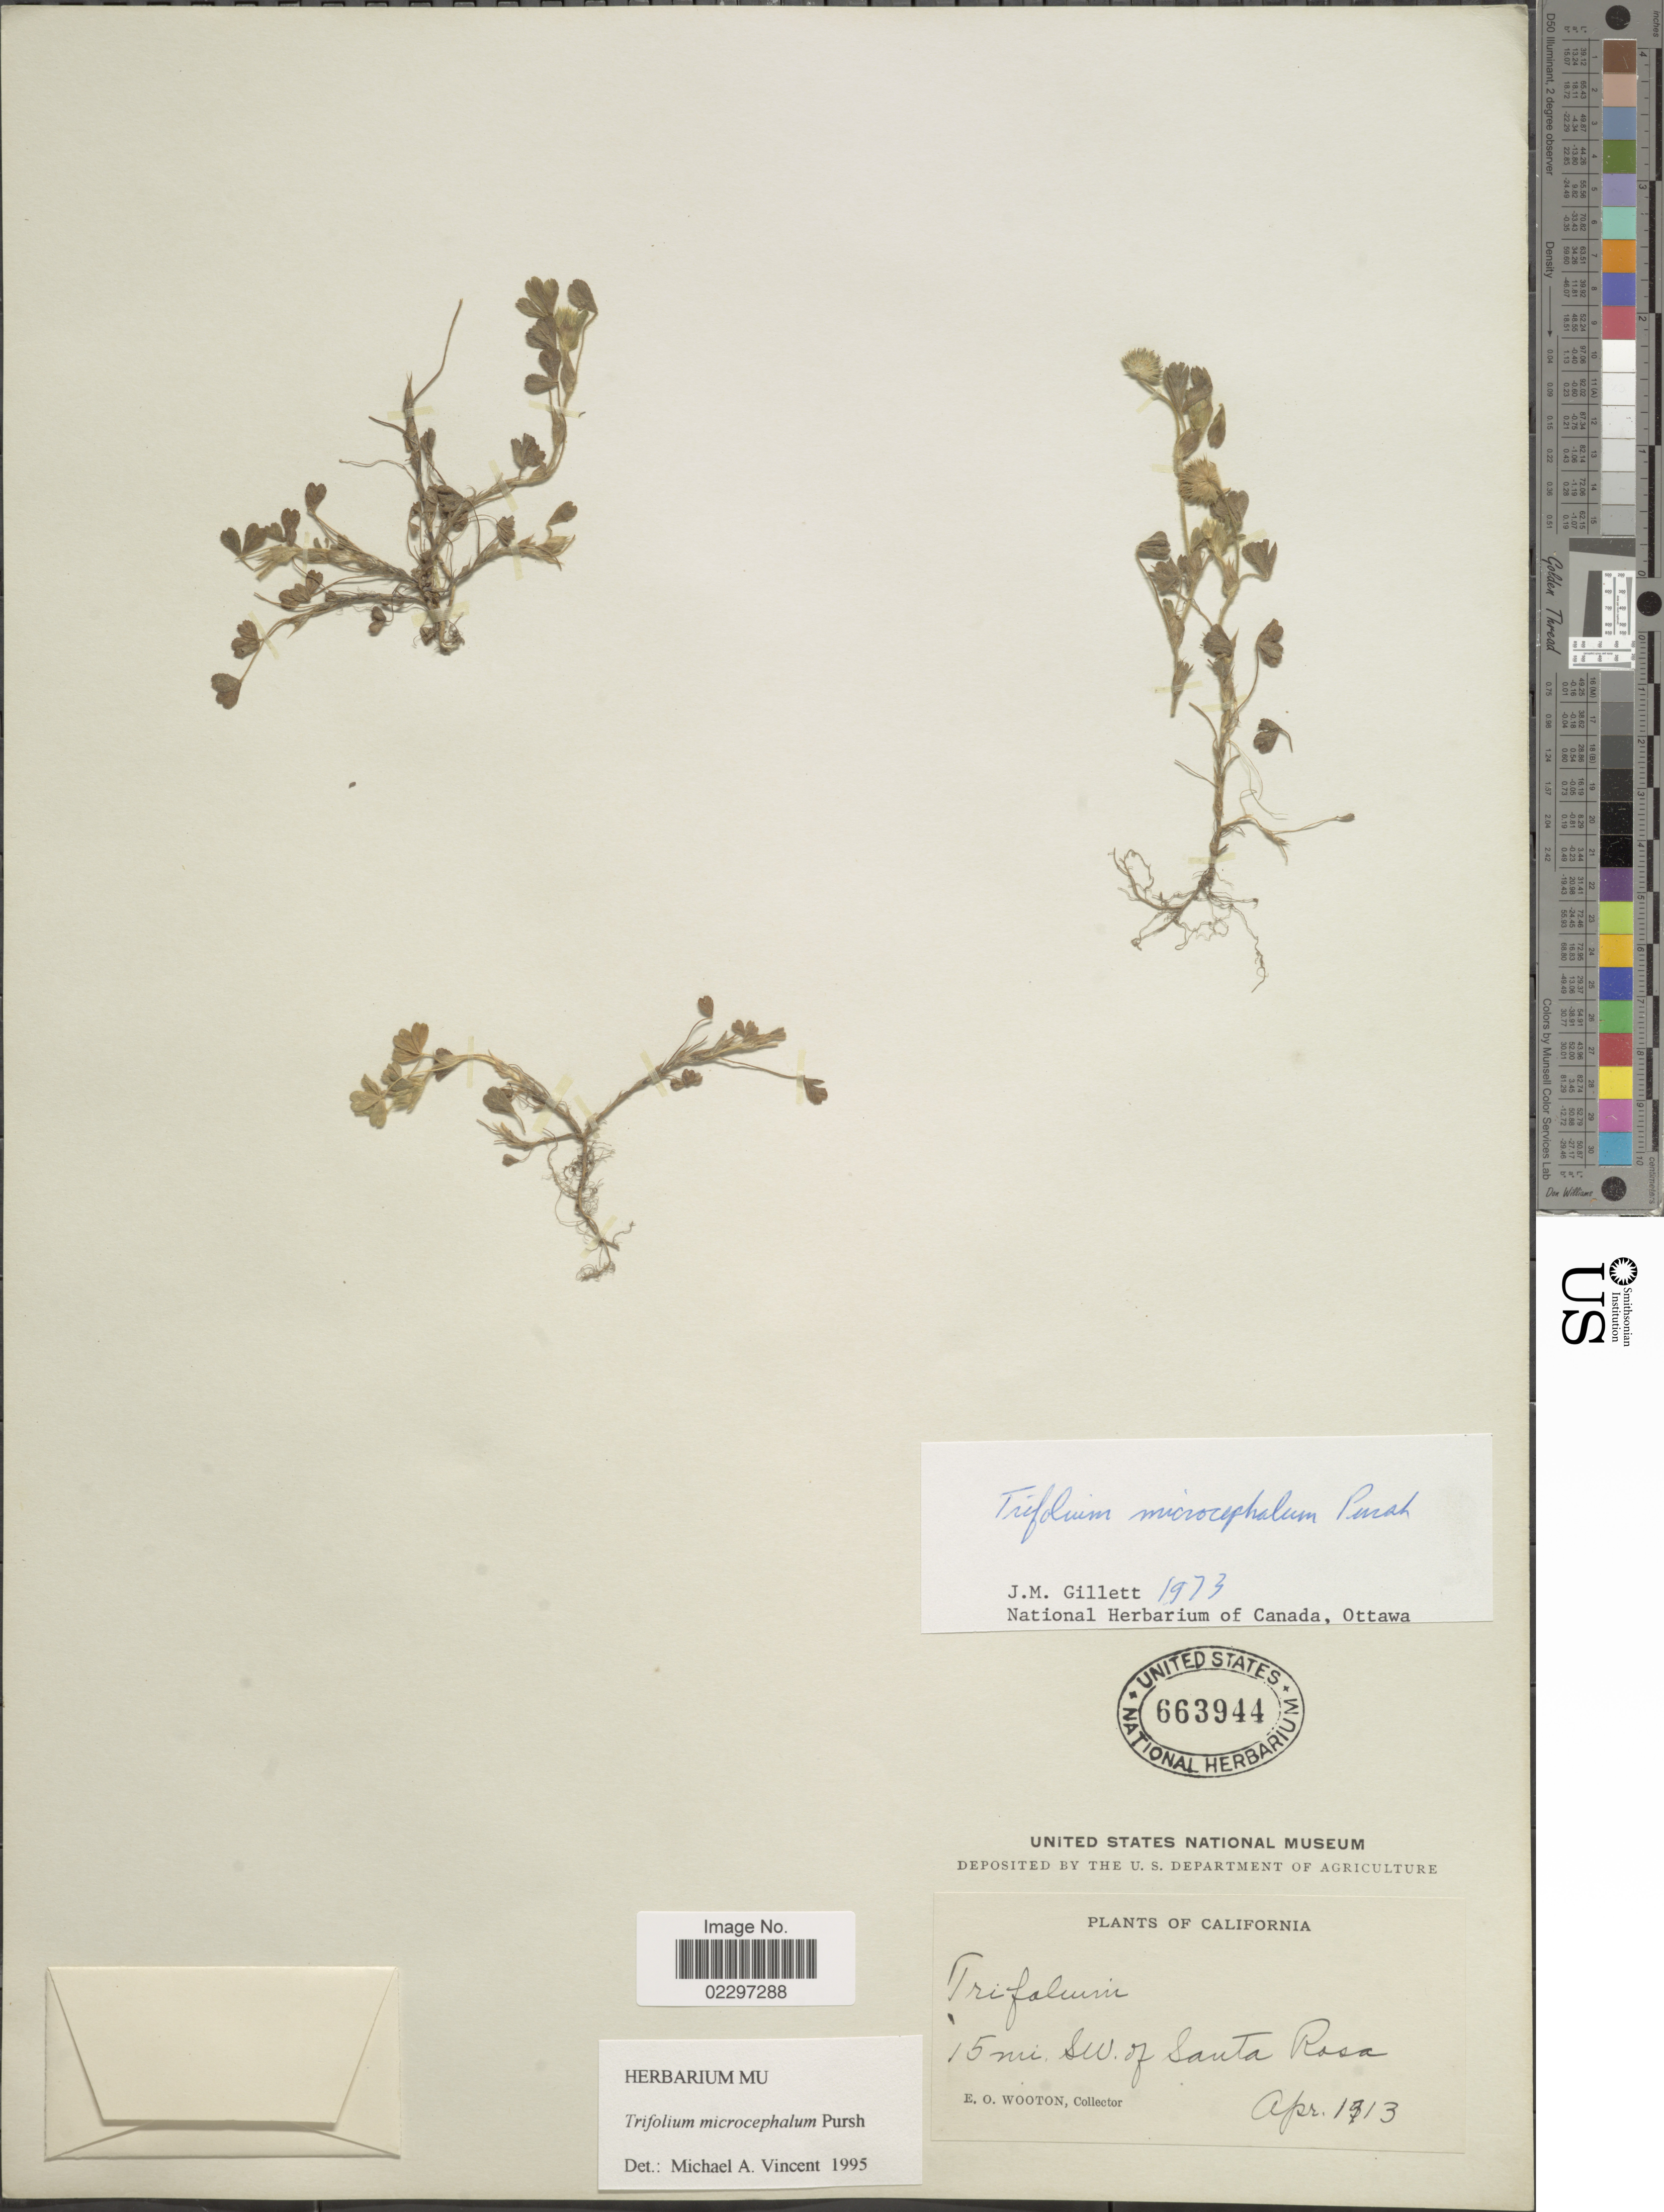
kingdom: Plantae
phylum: Tracheophyta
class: Magnoliopsida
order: Fabales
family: Fabaceae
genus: Trifolium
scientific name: Trifolium microcephalum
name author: Pursh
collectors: E. O. Wooton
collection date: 1913-04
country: United States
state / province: California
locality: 15 mi. SW. of Santa Rosa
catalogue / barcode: US 663944